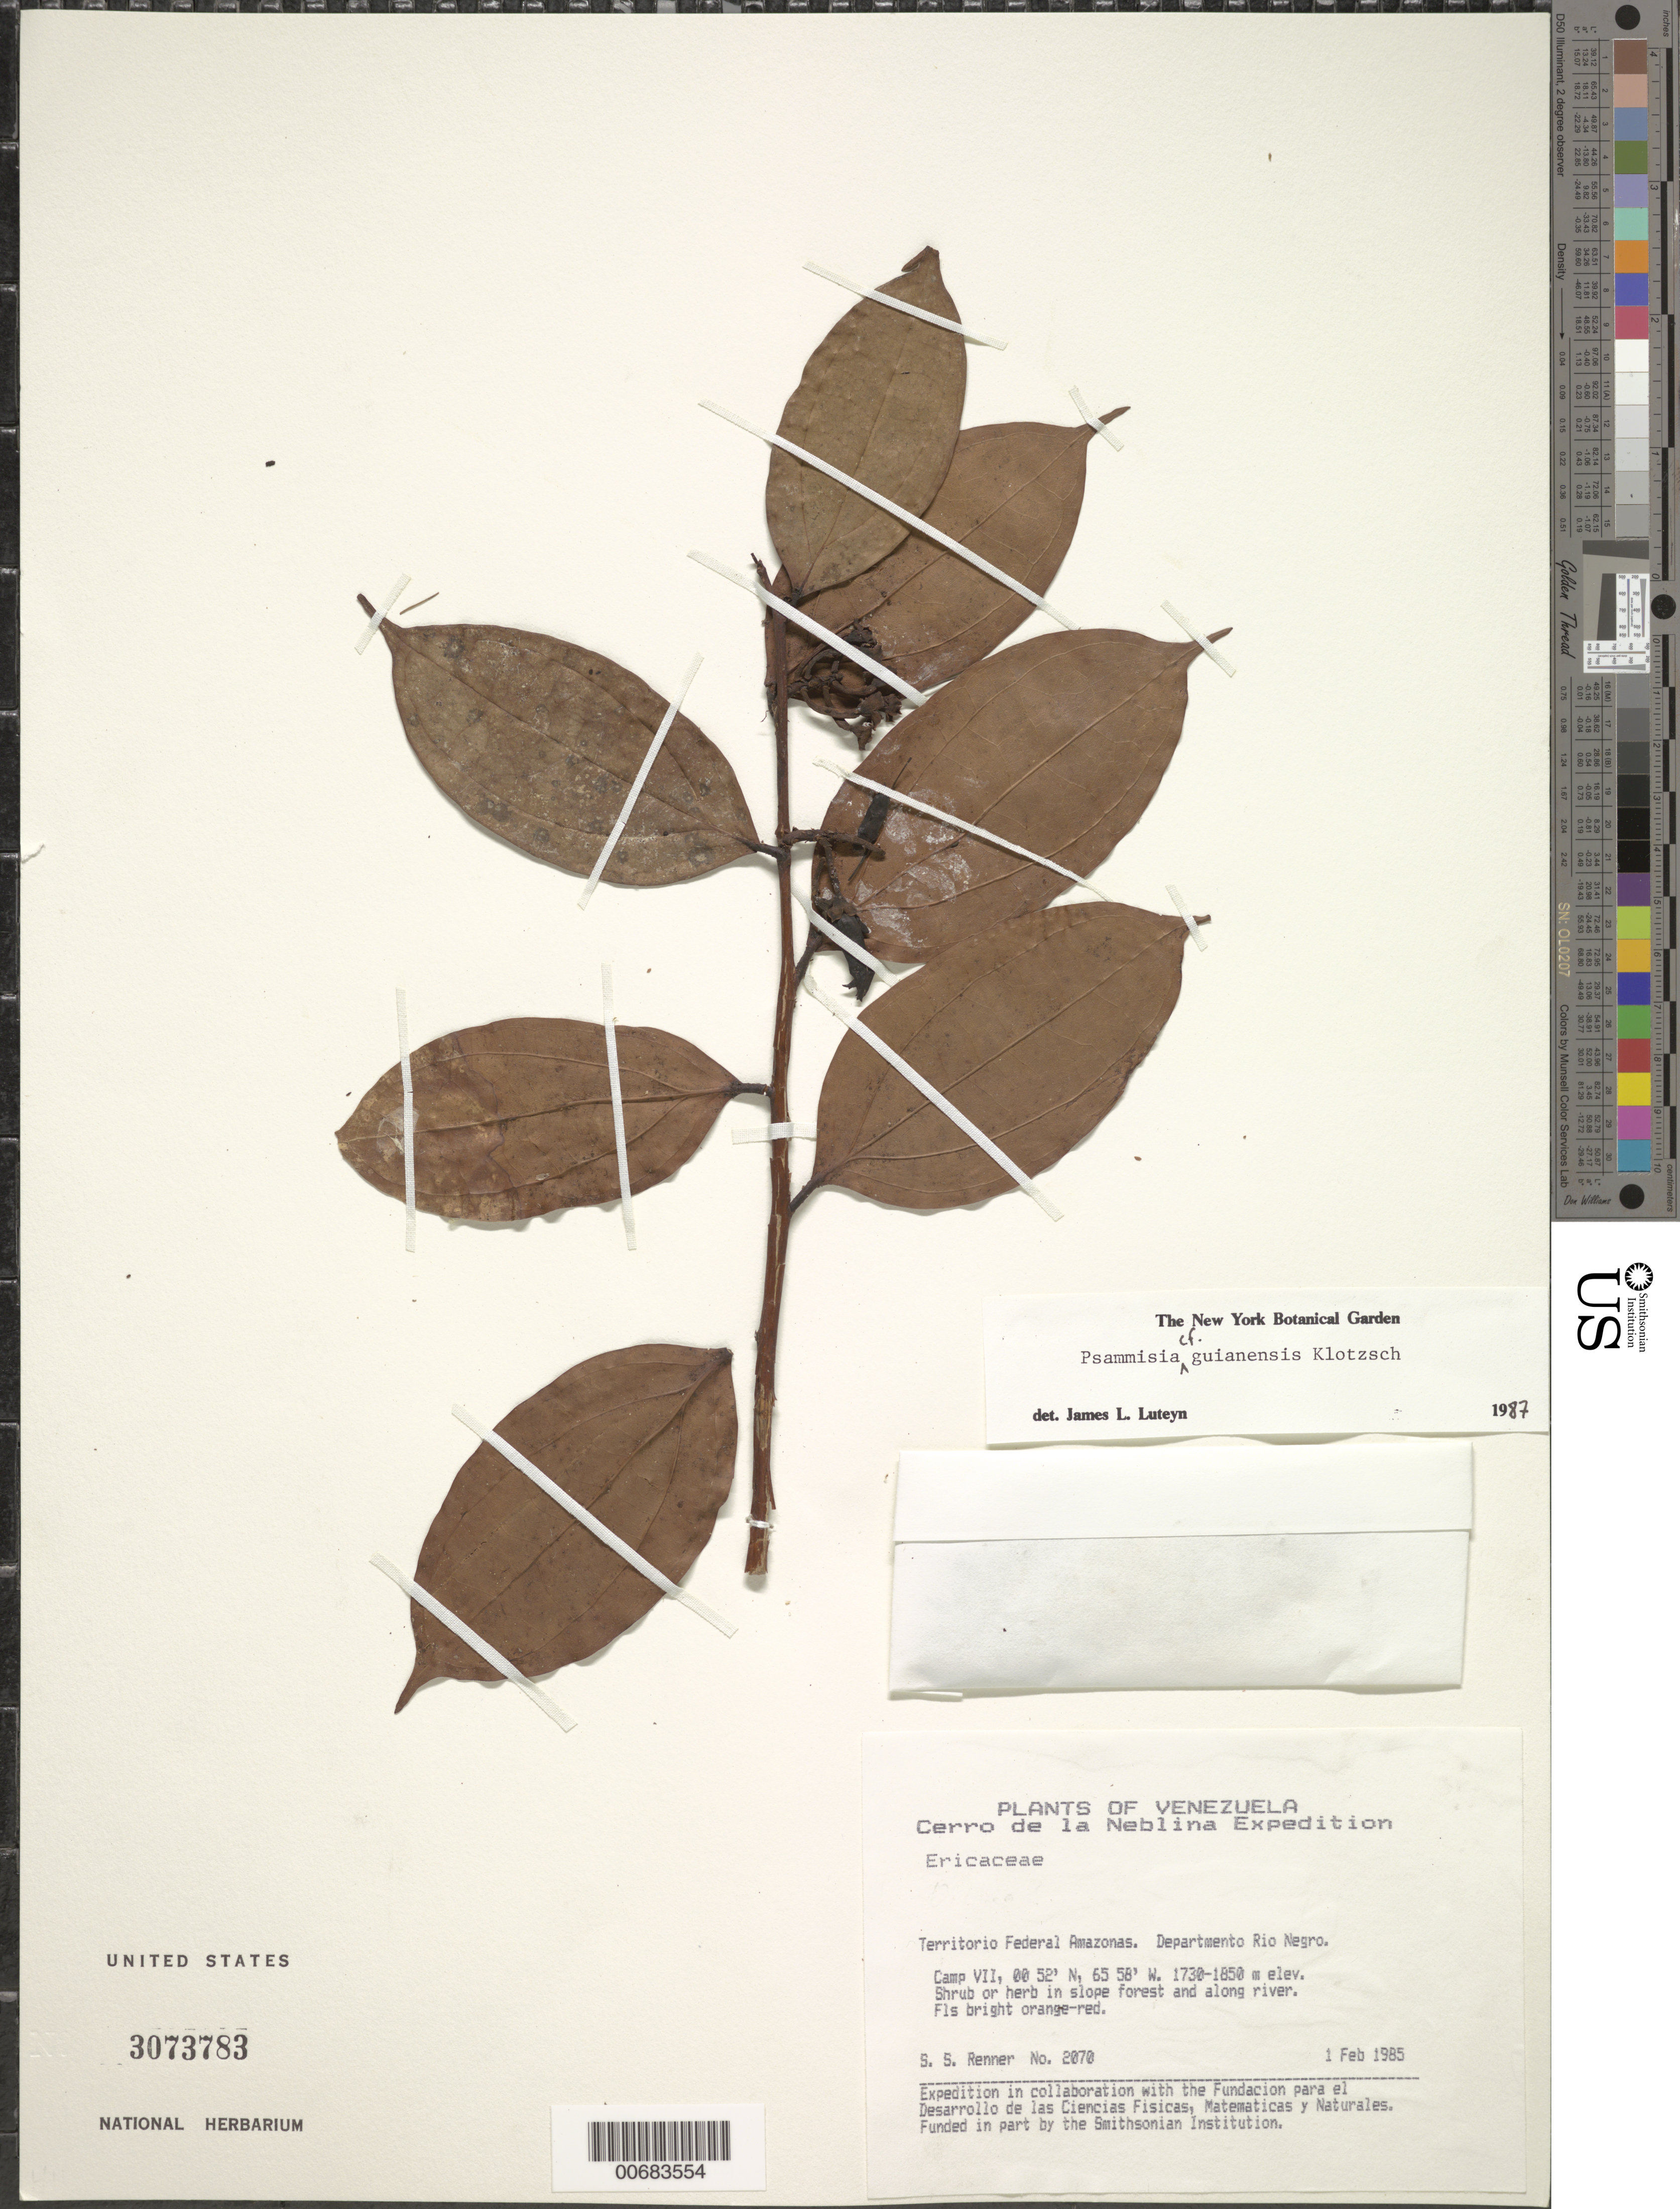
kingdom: Plantae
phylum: Tracheophyta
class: Magnoliopsida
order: Ericales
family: Ericaceae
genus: Psammisia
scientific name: Psammisia guianensis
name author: Klotzsch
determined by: Luteyn, J. L.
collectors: S. S. Renner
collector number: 2070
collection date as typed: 1-Feb-85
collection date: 1985-02-01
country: Venezuela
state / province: Amazonas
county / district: Río Negro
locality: Cerro de la Neblina, Camp VII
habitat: Slope forest and along river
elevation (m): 1730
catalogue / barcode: US 3073783